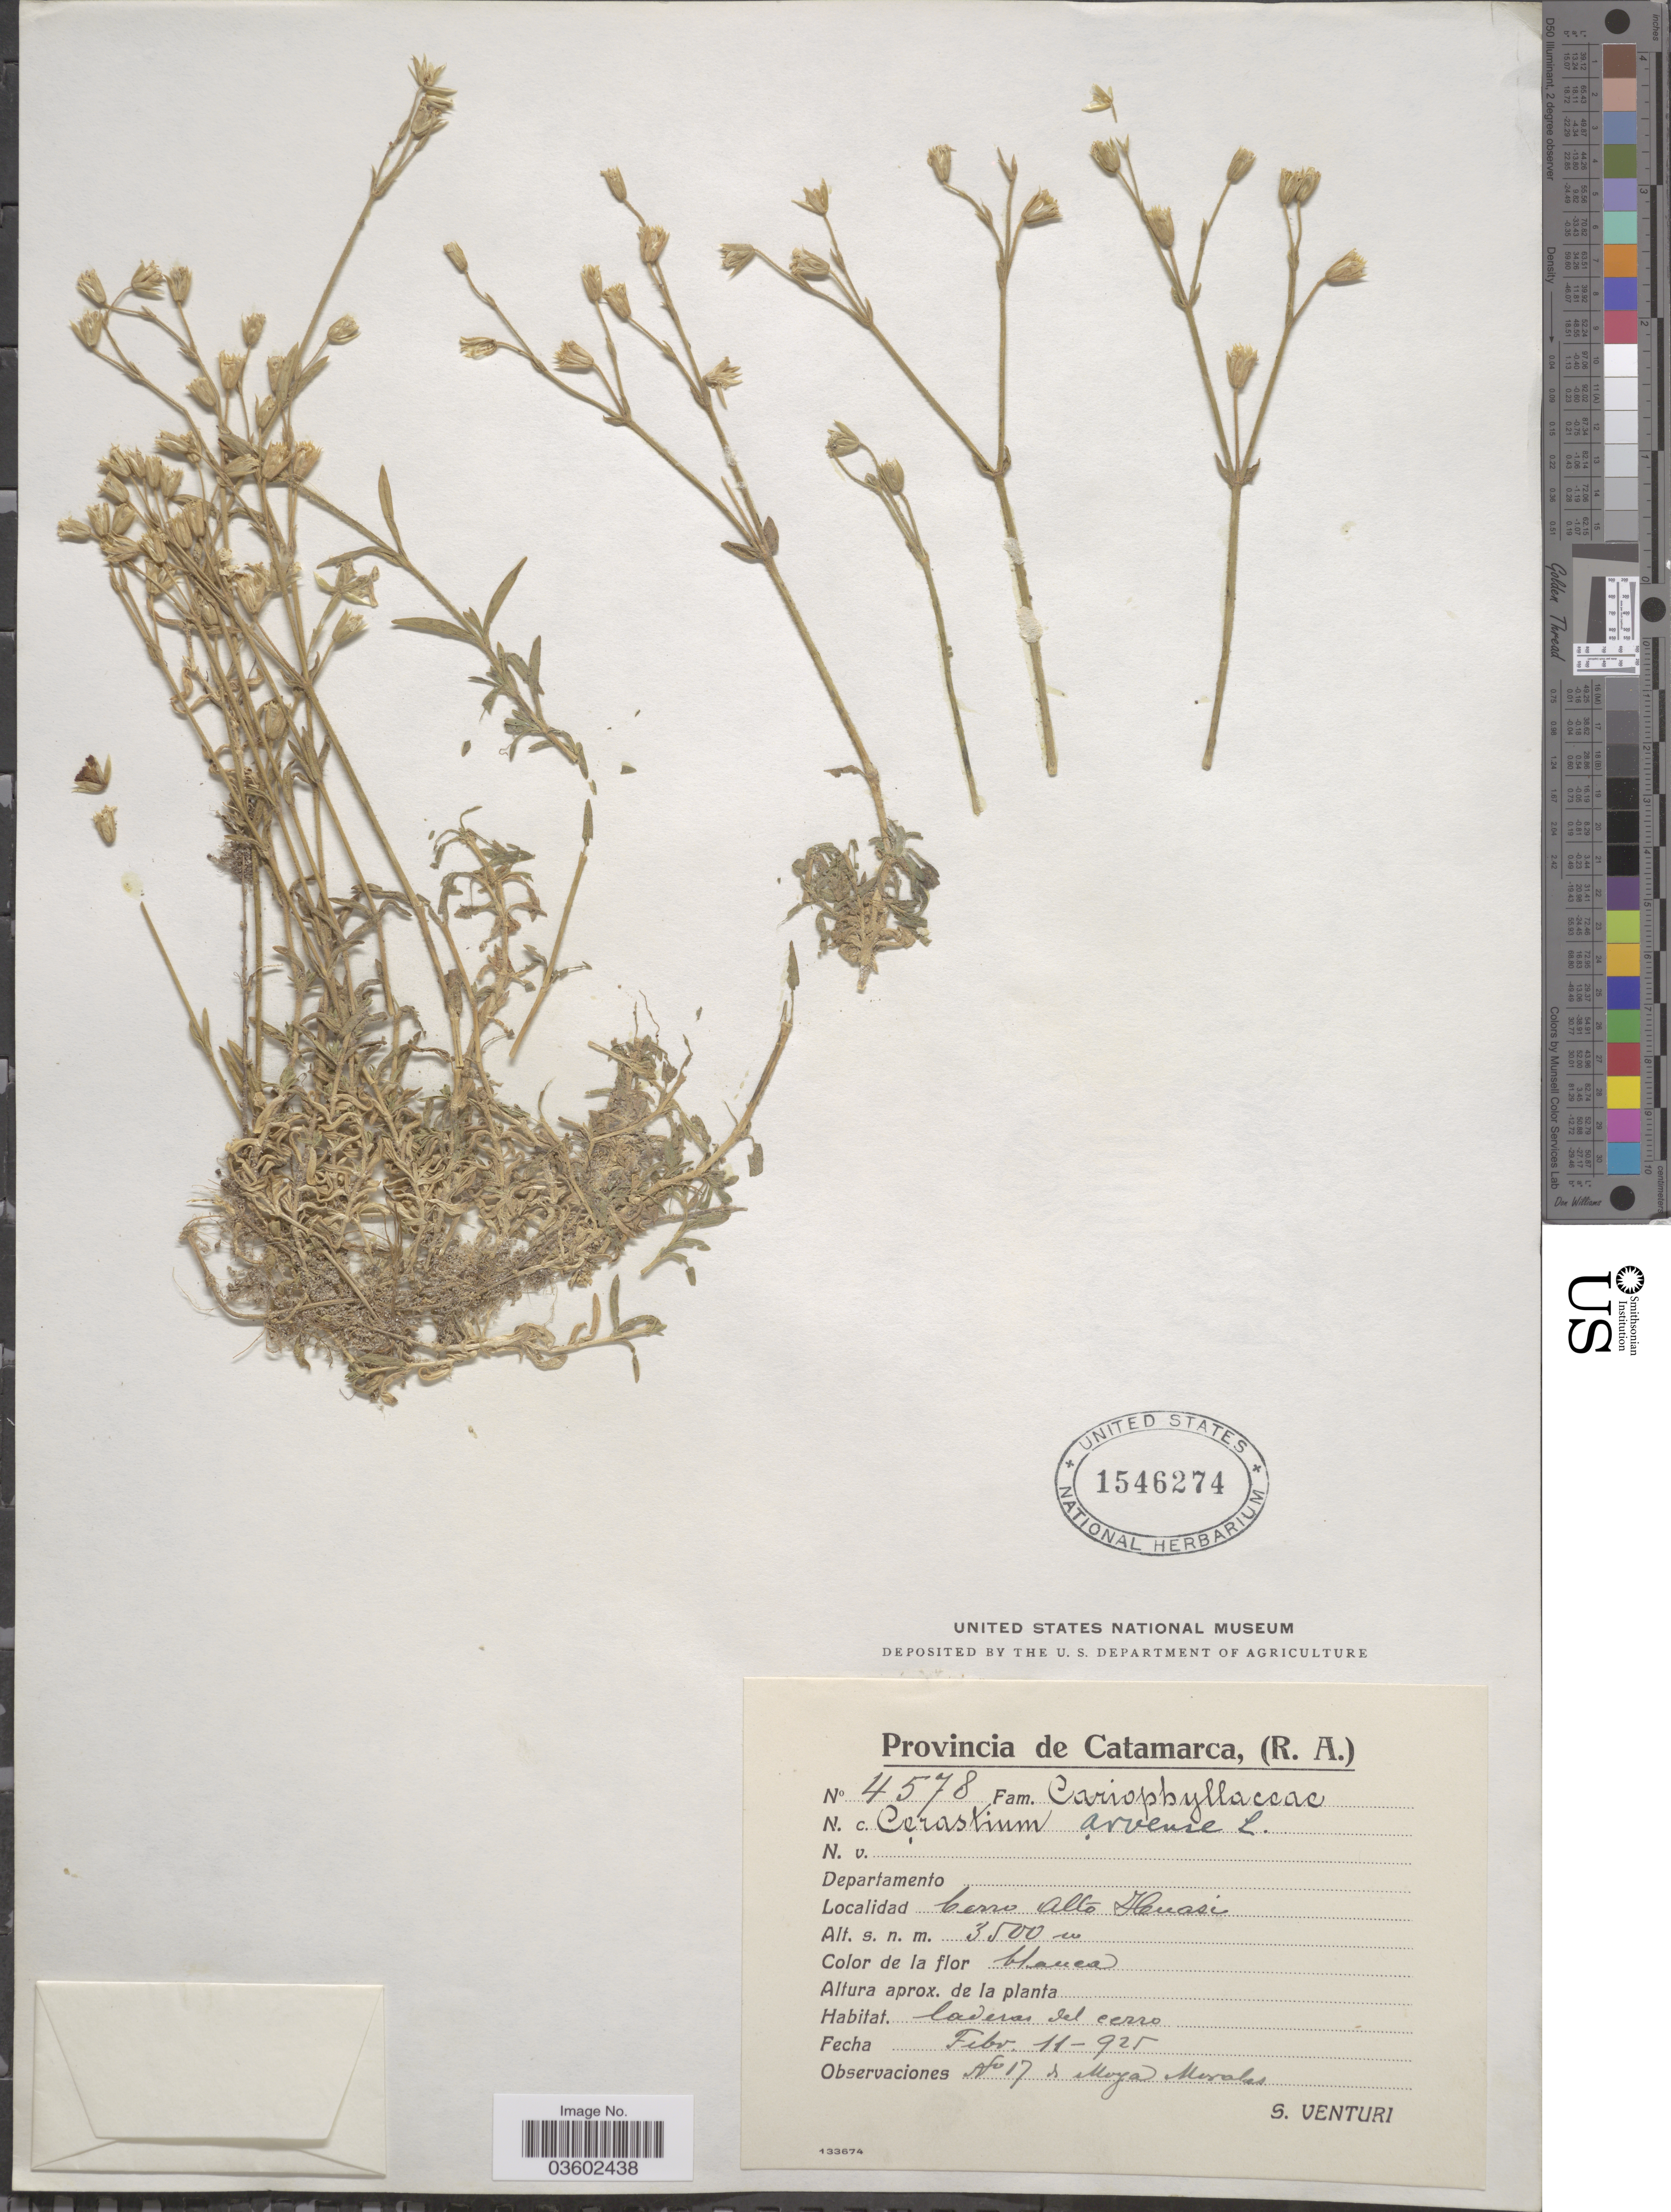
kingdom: Plantae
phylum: Tracheophyta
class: Magnoliopsida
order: Caryophyllales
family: Caryophyllaceae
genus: Cerastium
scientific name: Cerastium arvense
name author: L.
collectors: S. Venturi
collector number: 4578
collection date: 1925-02-11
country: Argentina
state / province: Catamarca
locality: Cerro Alto Huasi.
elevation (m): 3500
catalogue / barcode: US 1546274